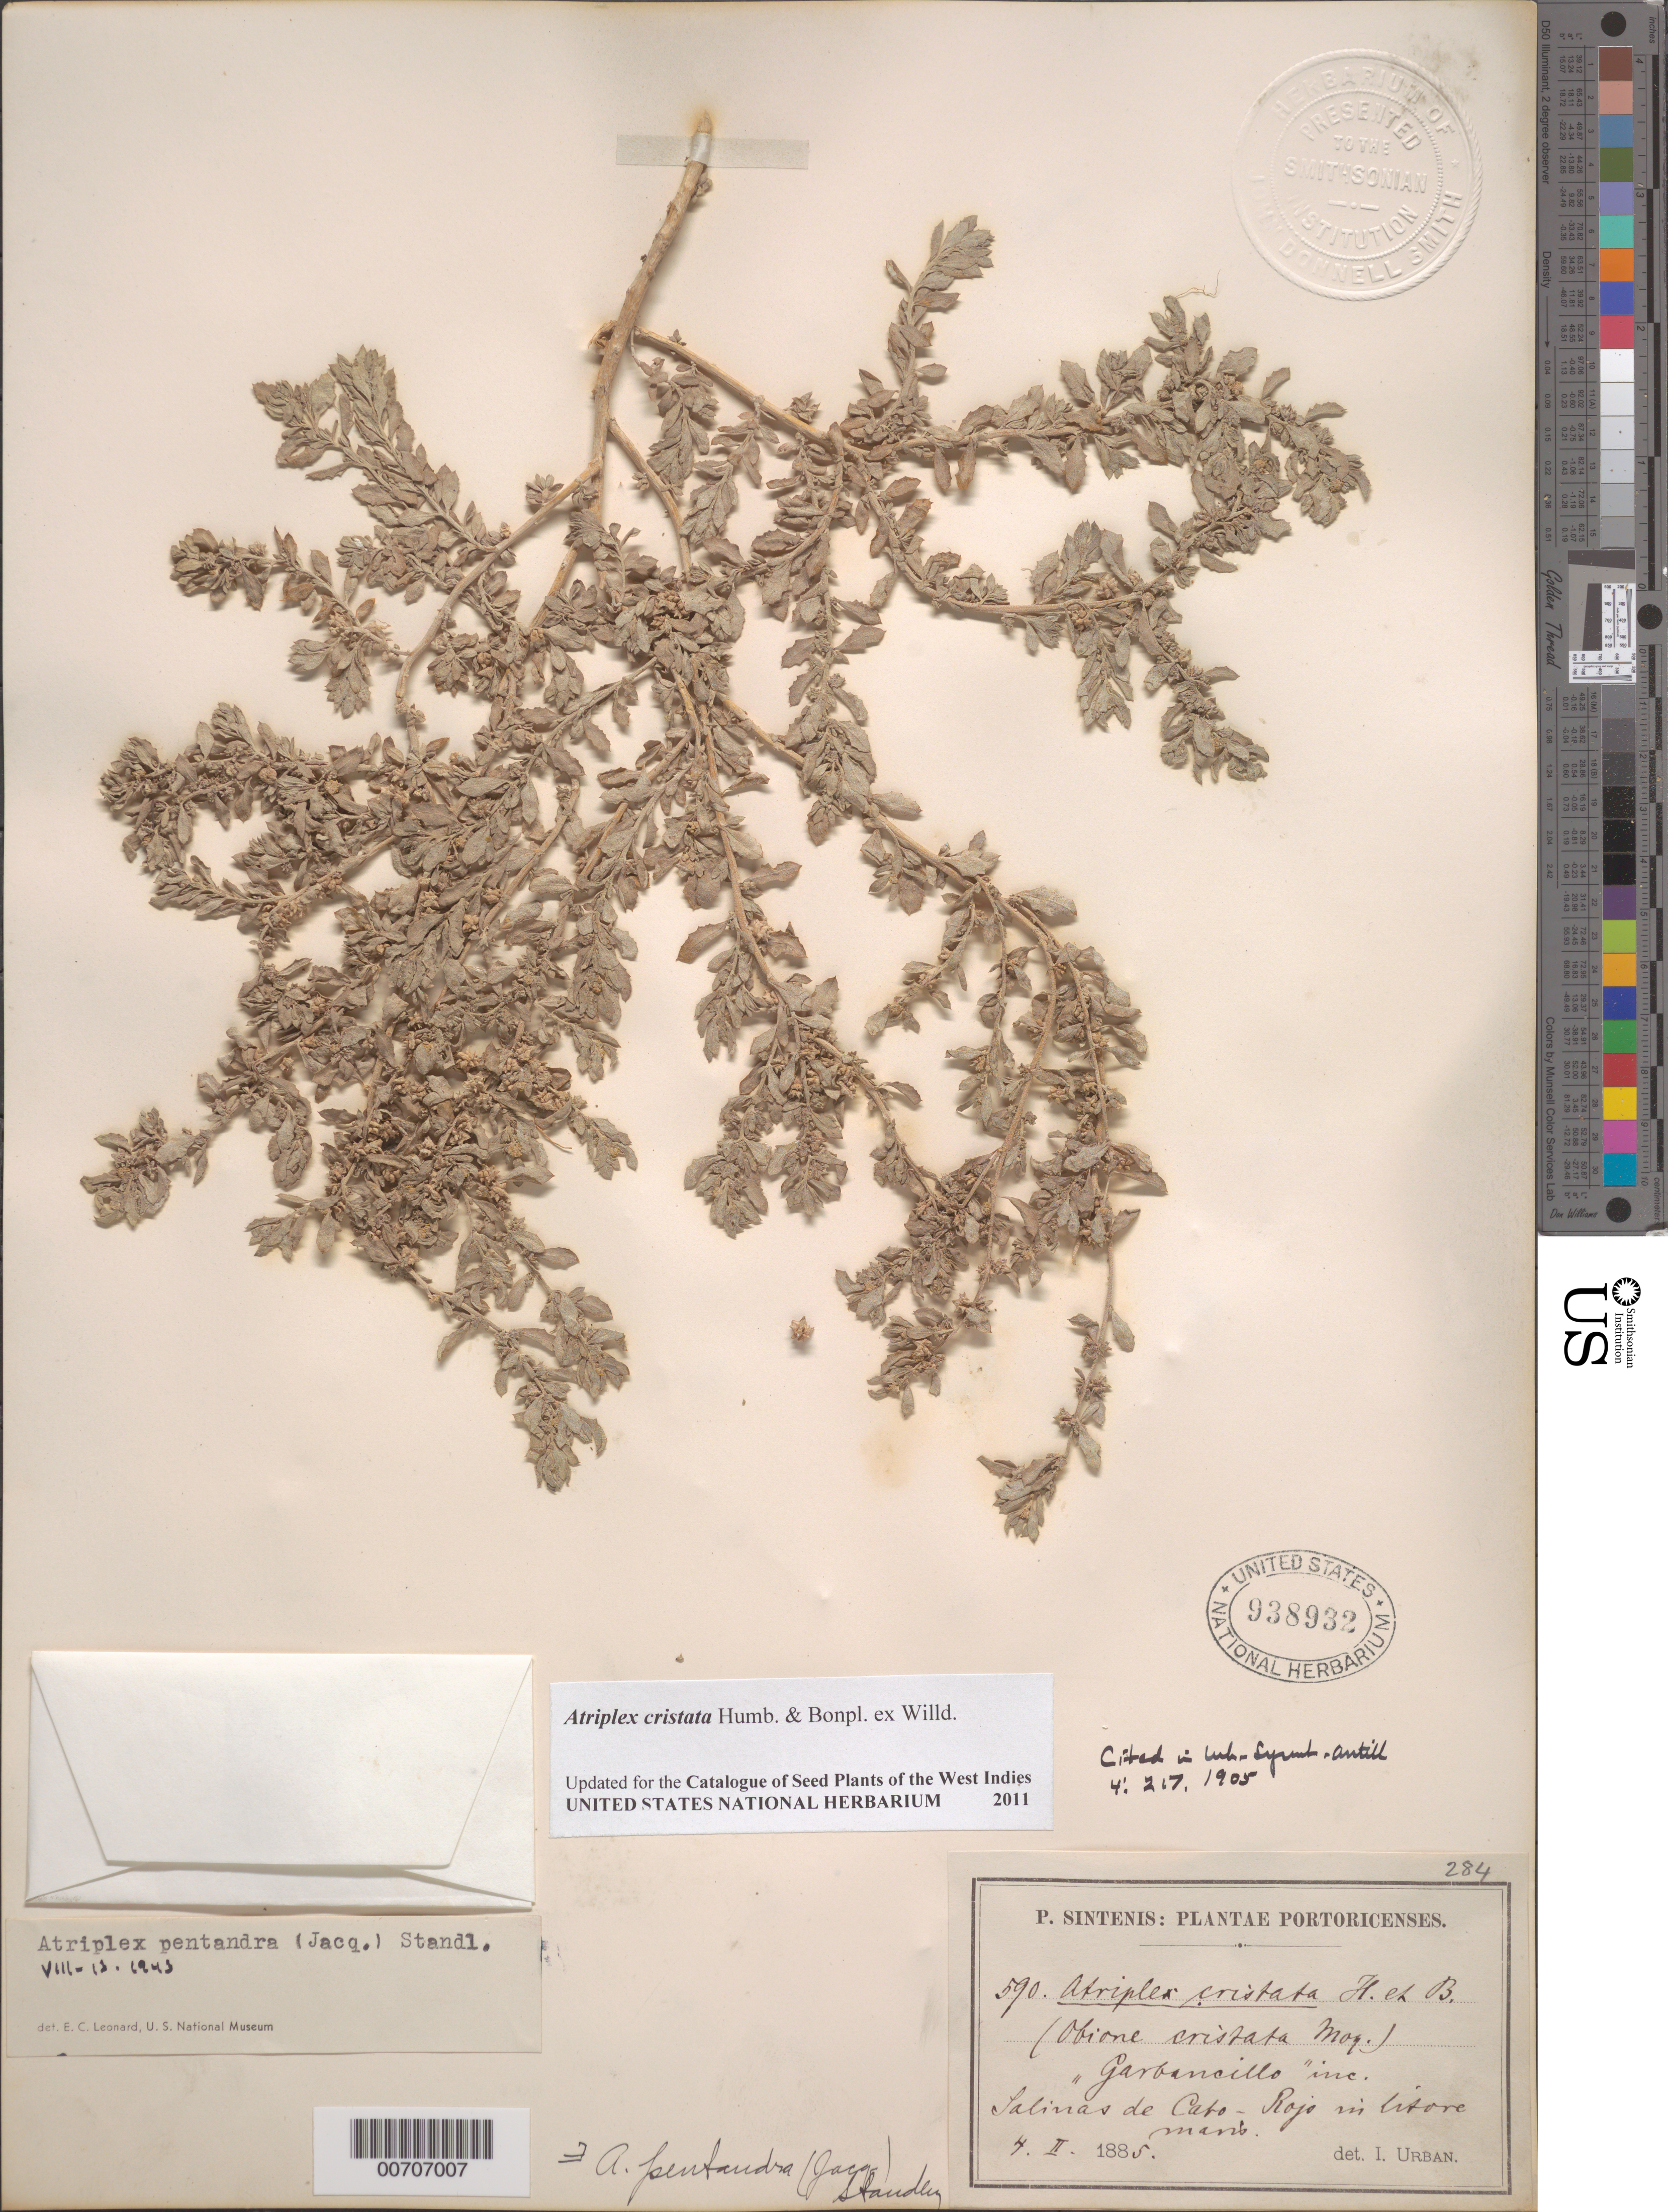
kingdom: Plantae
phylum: Tracheophyta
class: Magnoliopsida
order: Caryophyllales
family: Amaranthaceae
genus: Atriplex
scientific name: Atriplex pentandra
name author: (Jacq.) Standl.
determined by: Leonard, Emery C., (US)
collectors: P. Sintenis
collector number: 590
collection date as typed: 04 Feb 1885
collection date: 1885-02-04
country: Puerto Rico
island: Greater Antilles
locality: Garbancillo inc. Salinas de Cabo-Rojo in litore maris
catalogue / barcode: US 938932